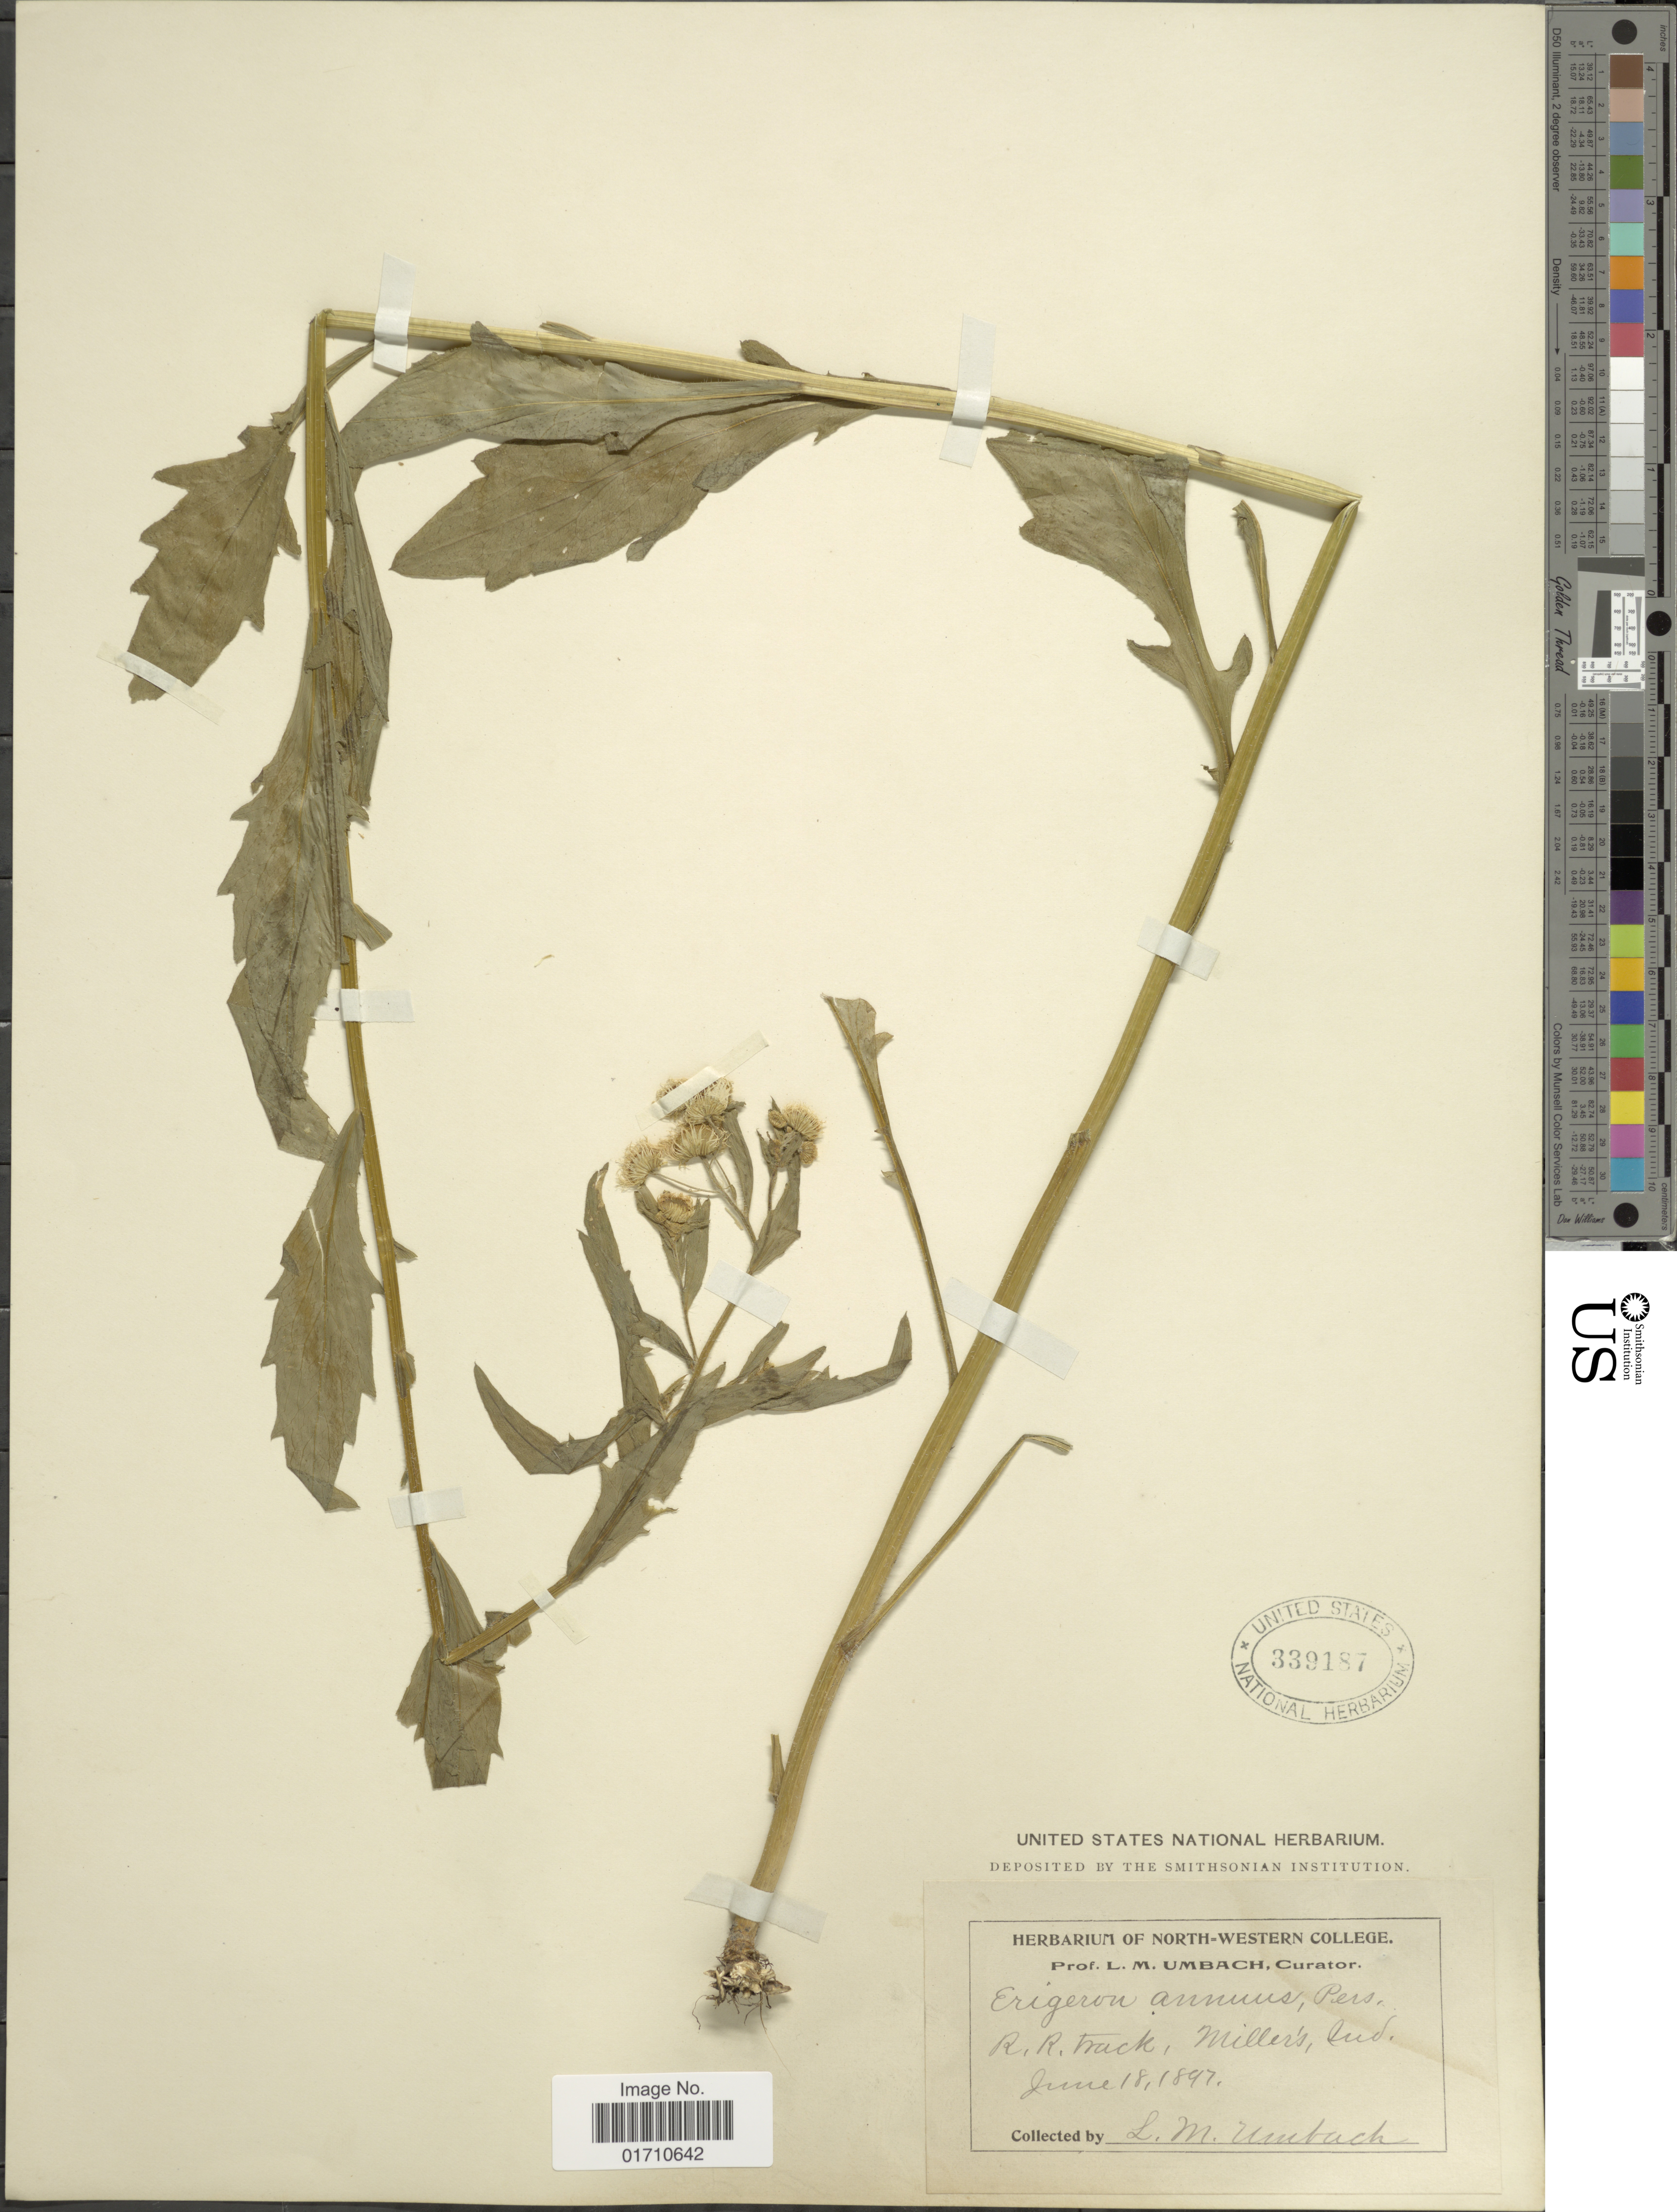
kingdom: Plantae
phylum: Tracheophyta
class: Magnoliopsida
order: Asterales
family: Asteraceae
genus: Erigeron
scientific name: Erigeron annuus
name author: (L.) Pers.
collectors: L. M. Umbach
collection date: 1897-06-18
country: United States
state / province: Indiana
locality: R.R. track, Miller's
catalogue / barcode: US 339187